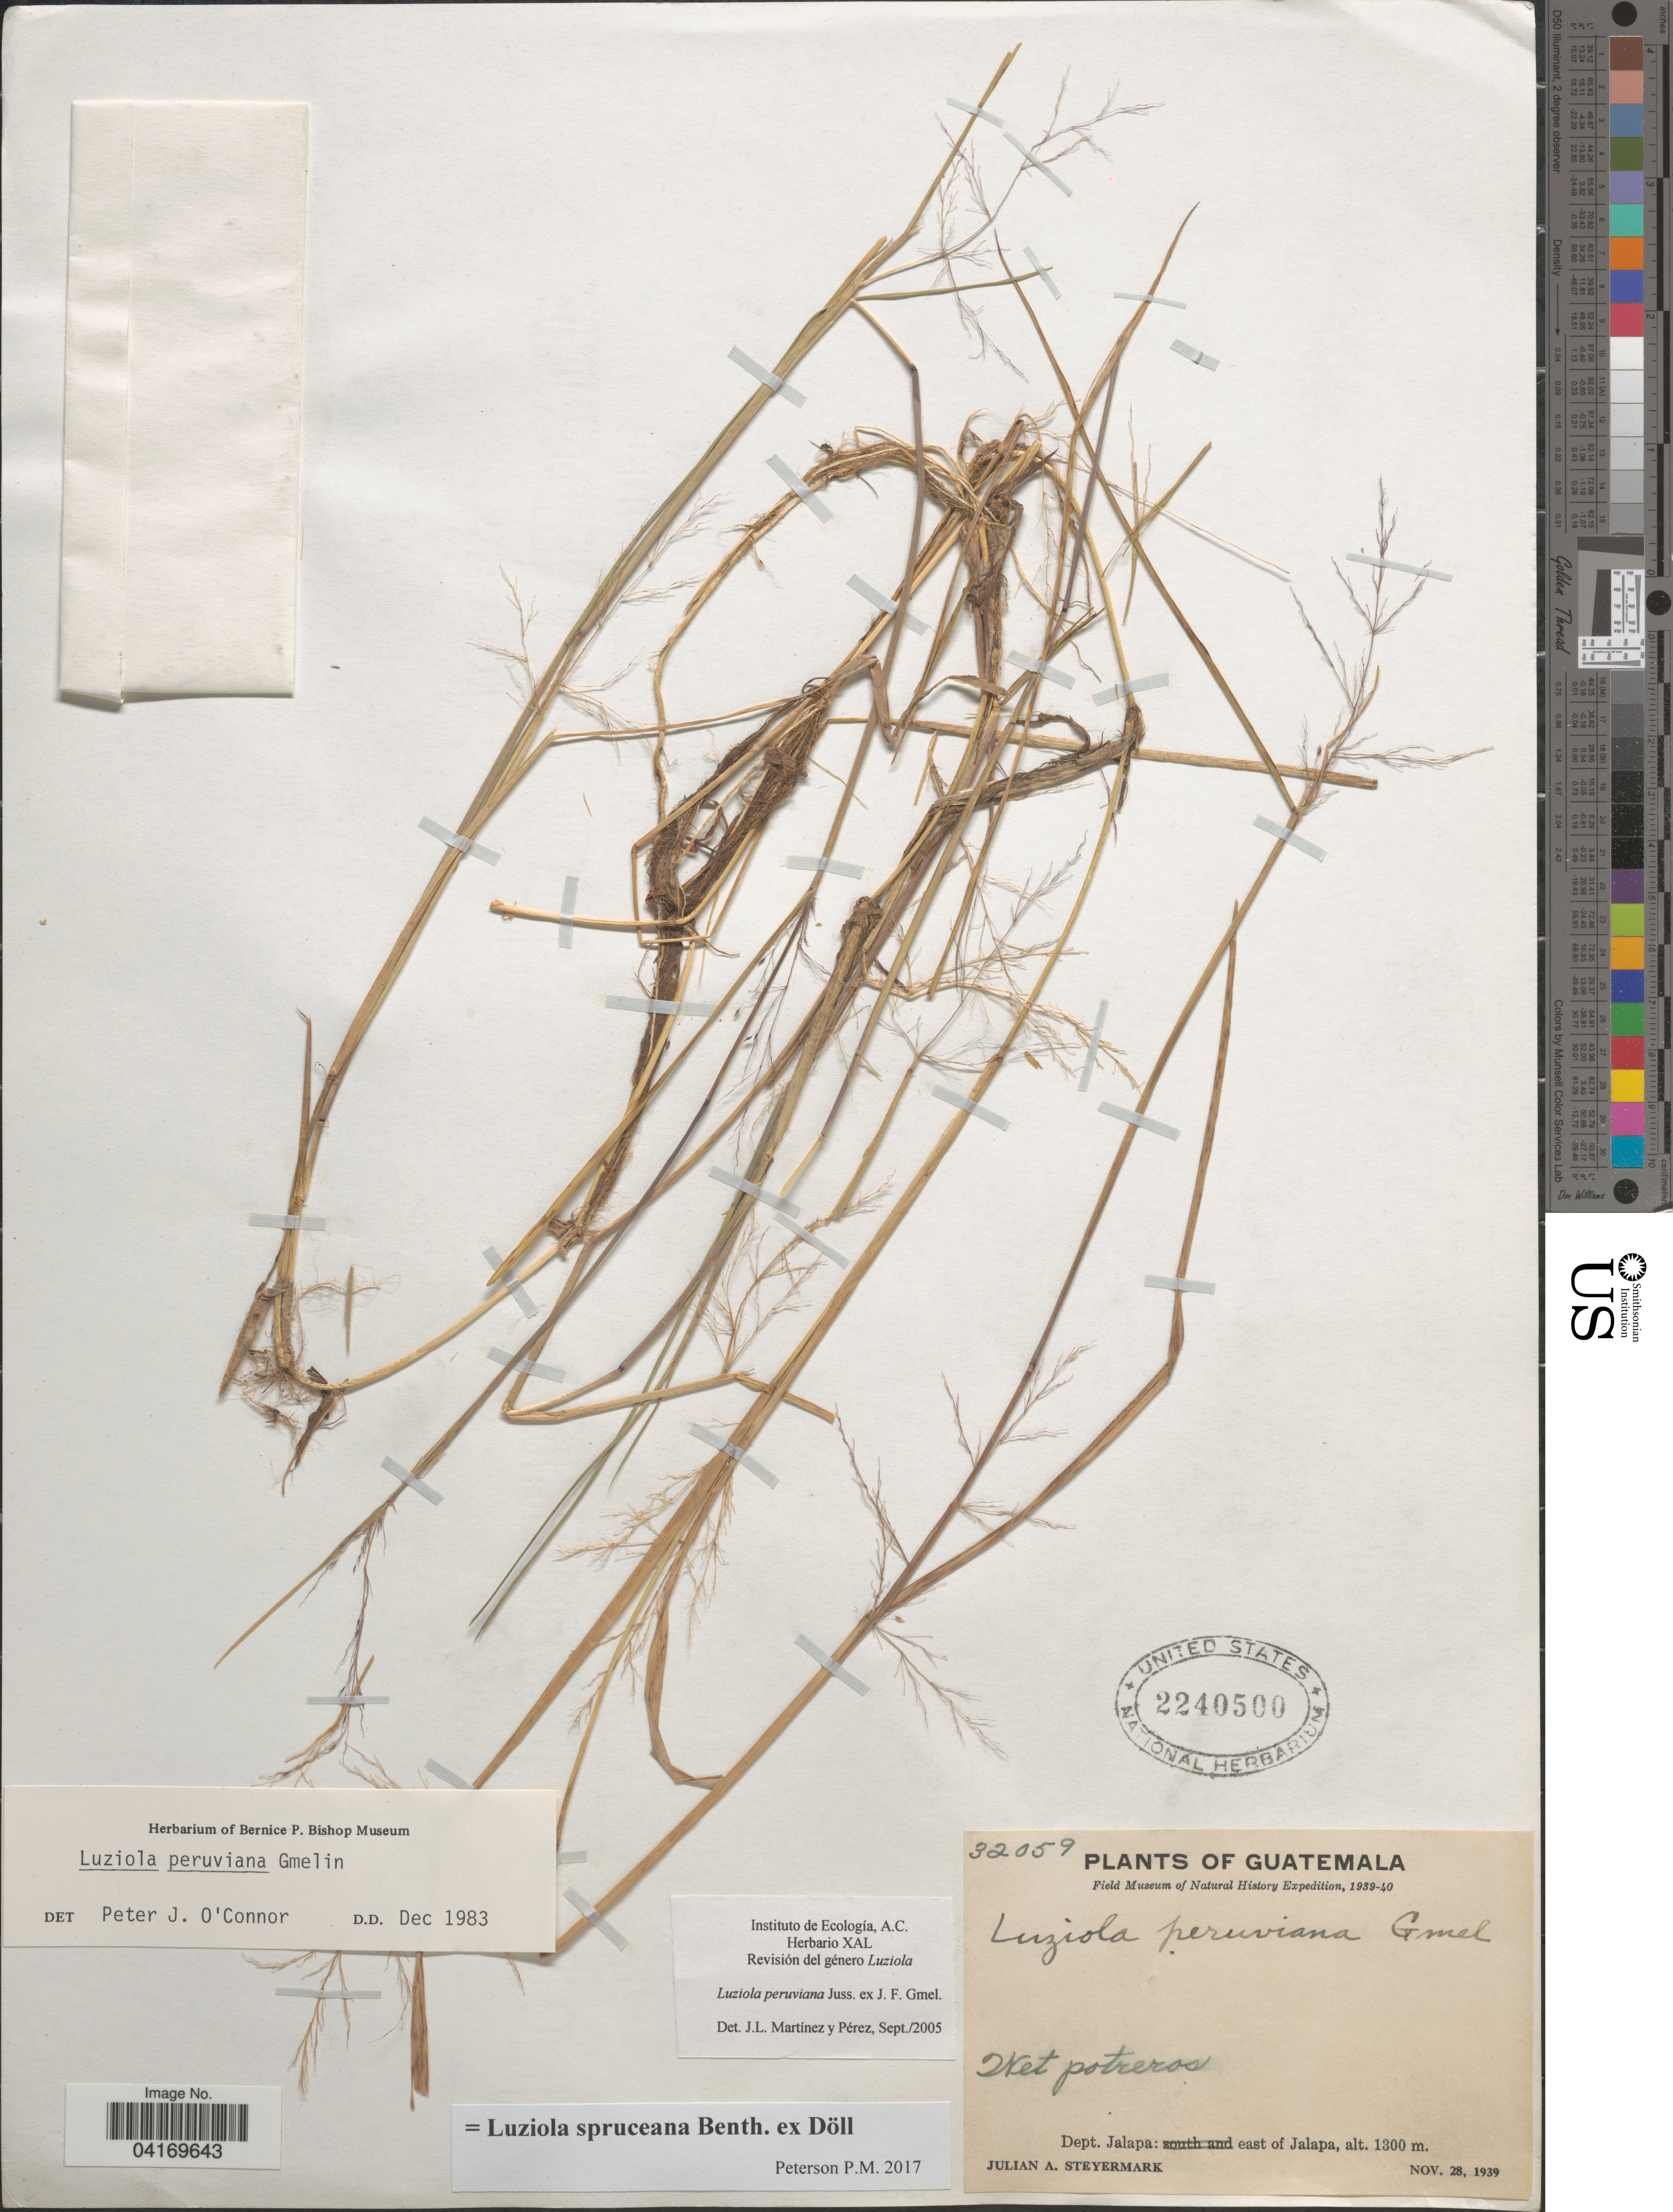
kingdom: Plantae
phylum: Tracheophyta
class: Liliopsida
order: Poales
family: Poaceae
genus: Luziola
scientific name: Luziola spruceana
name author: Benth. ex Döll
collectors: J. Steyermark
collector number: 32059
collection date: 1939-11-28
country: Guatemala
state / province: Jalapa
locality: Field Museum of Natural History Expedition, 1939-40. Dept. Jalapa: east of Jalapa.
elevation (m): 1300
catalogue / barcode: US 2240500